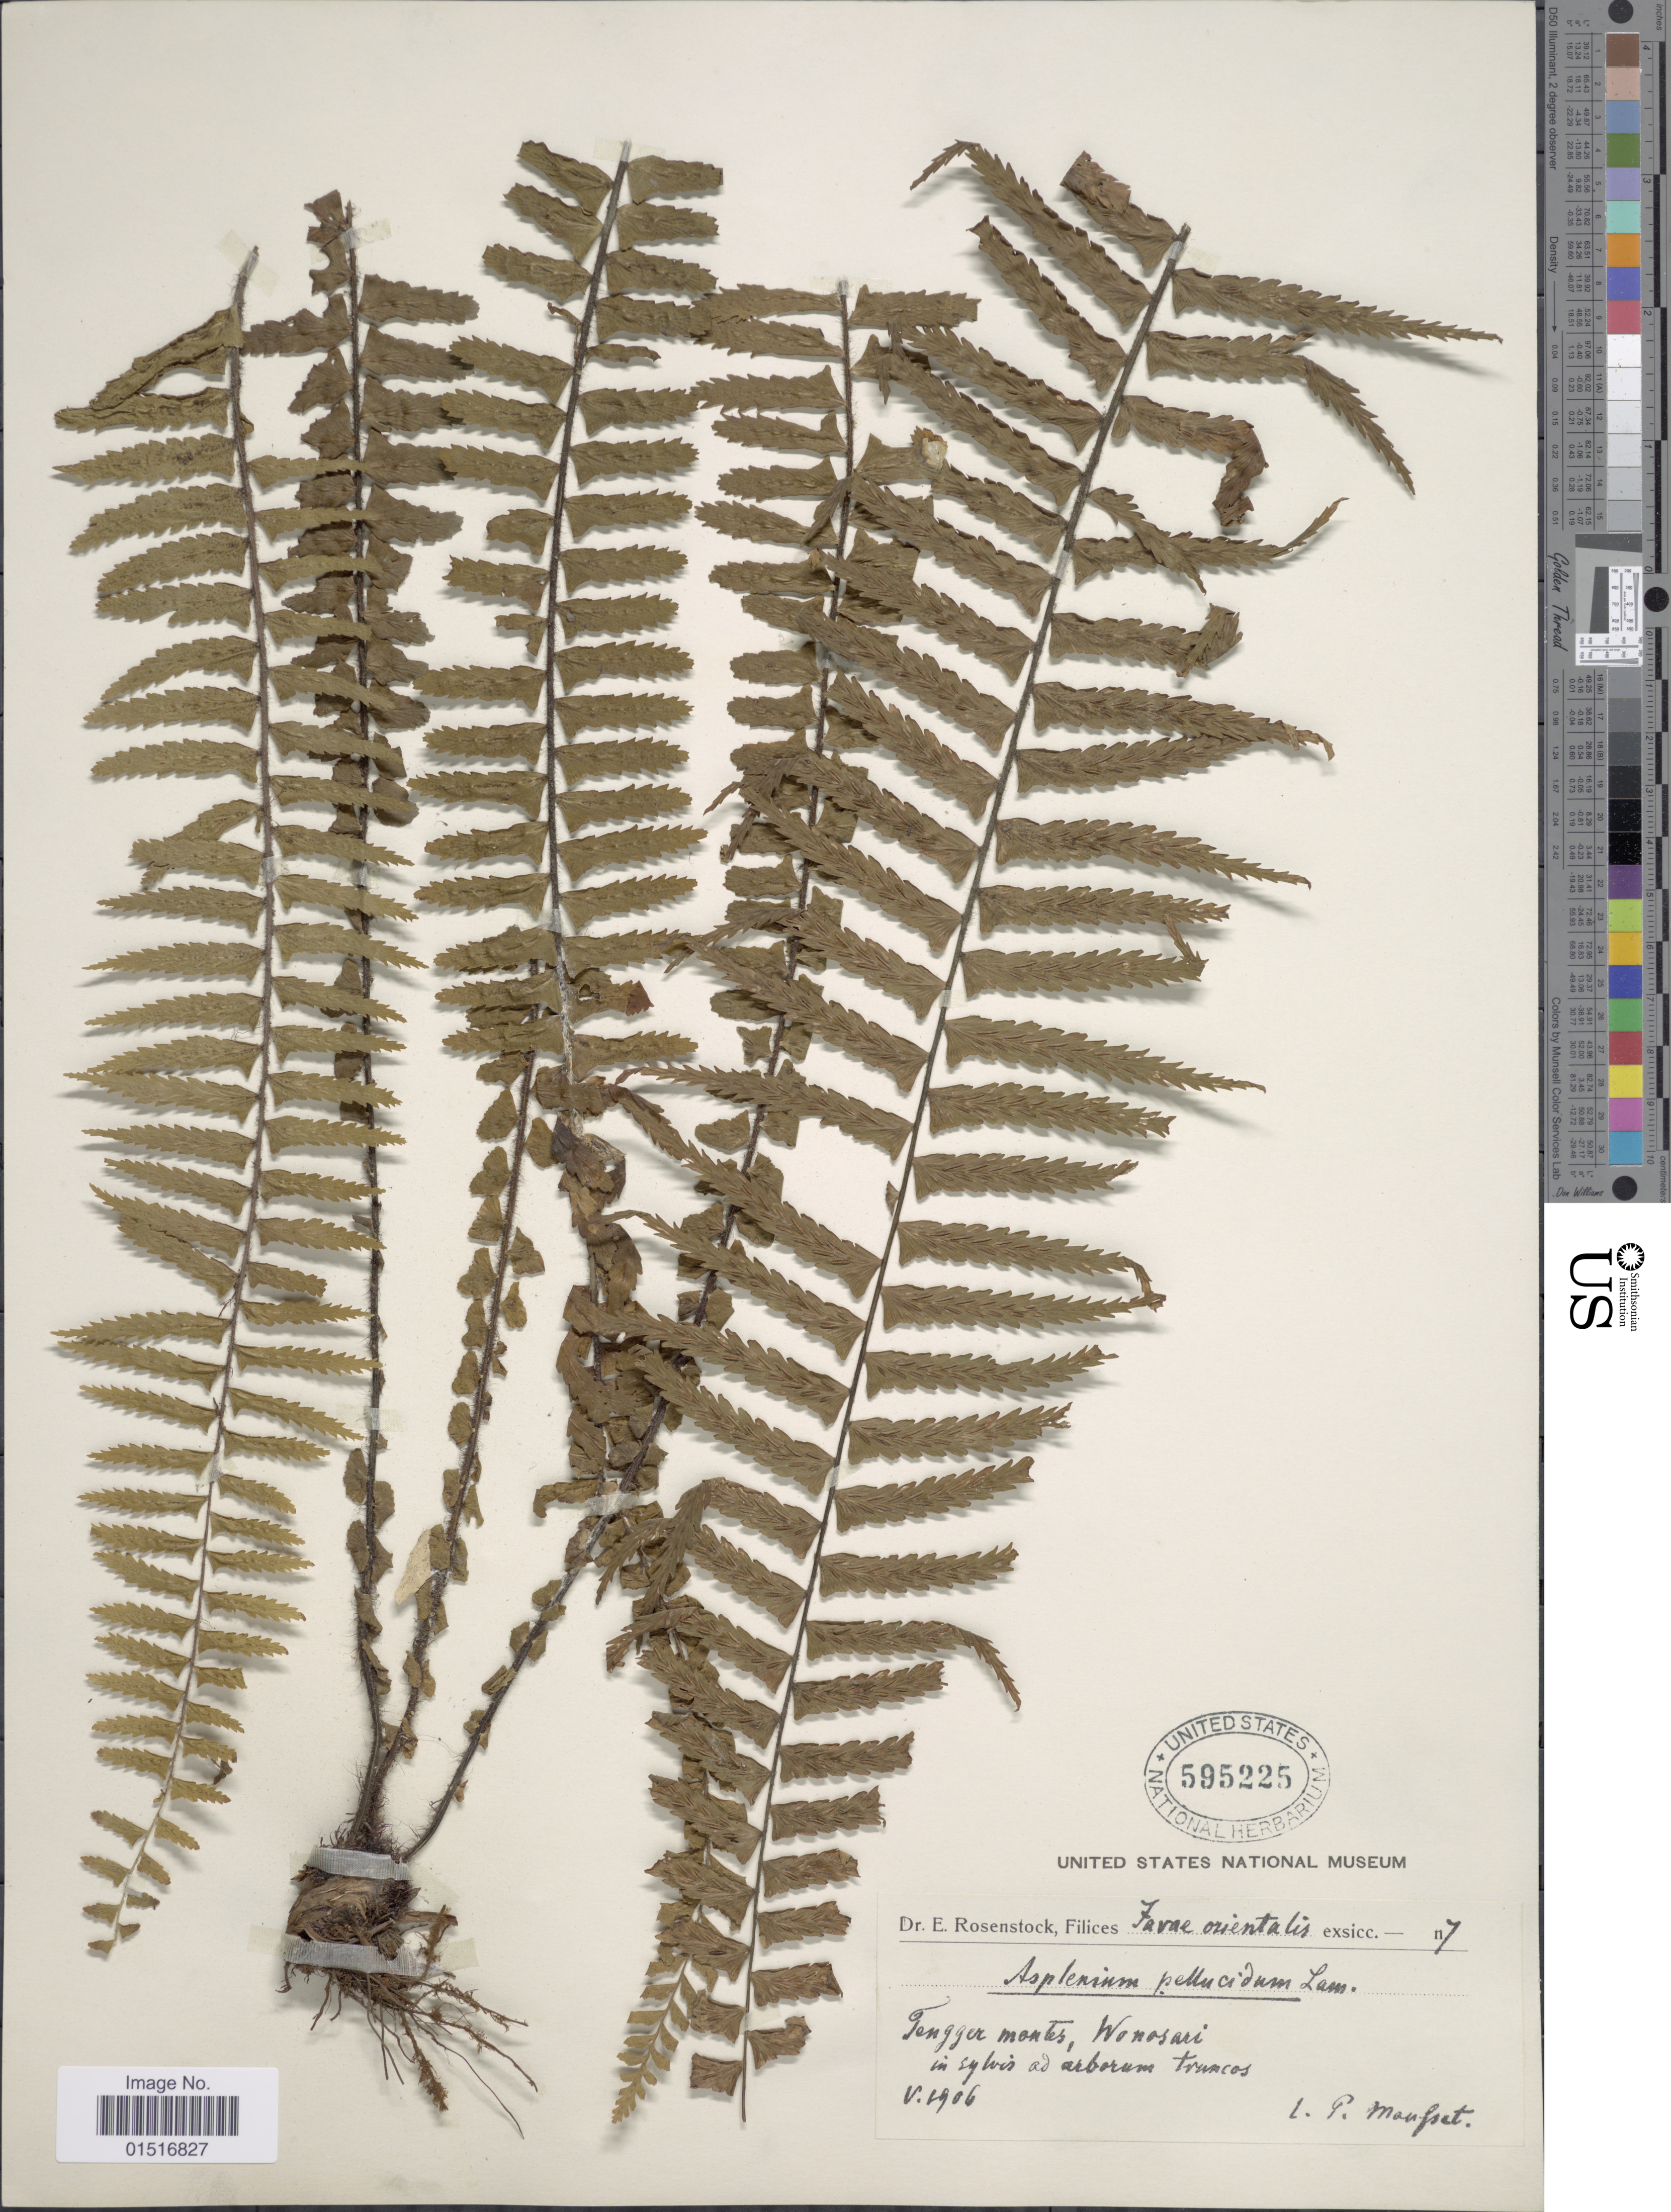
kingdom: Plantae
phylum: Tracheophyta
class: Polypodiopsida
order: Polypodiales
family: Aspleniaceae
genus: Asplenium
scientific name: Asplenium pellucidum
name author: Lam.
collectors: J. Mousset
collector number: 7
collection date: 1906-05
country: Indonesia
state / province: Java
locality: Tengger montes, Wonosari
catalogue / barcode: US 595225